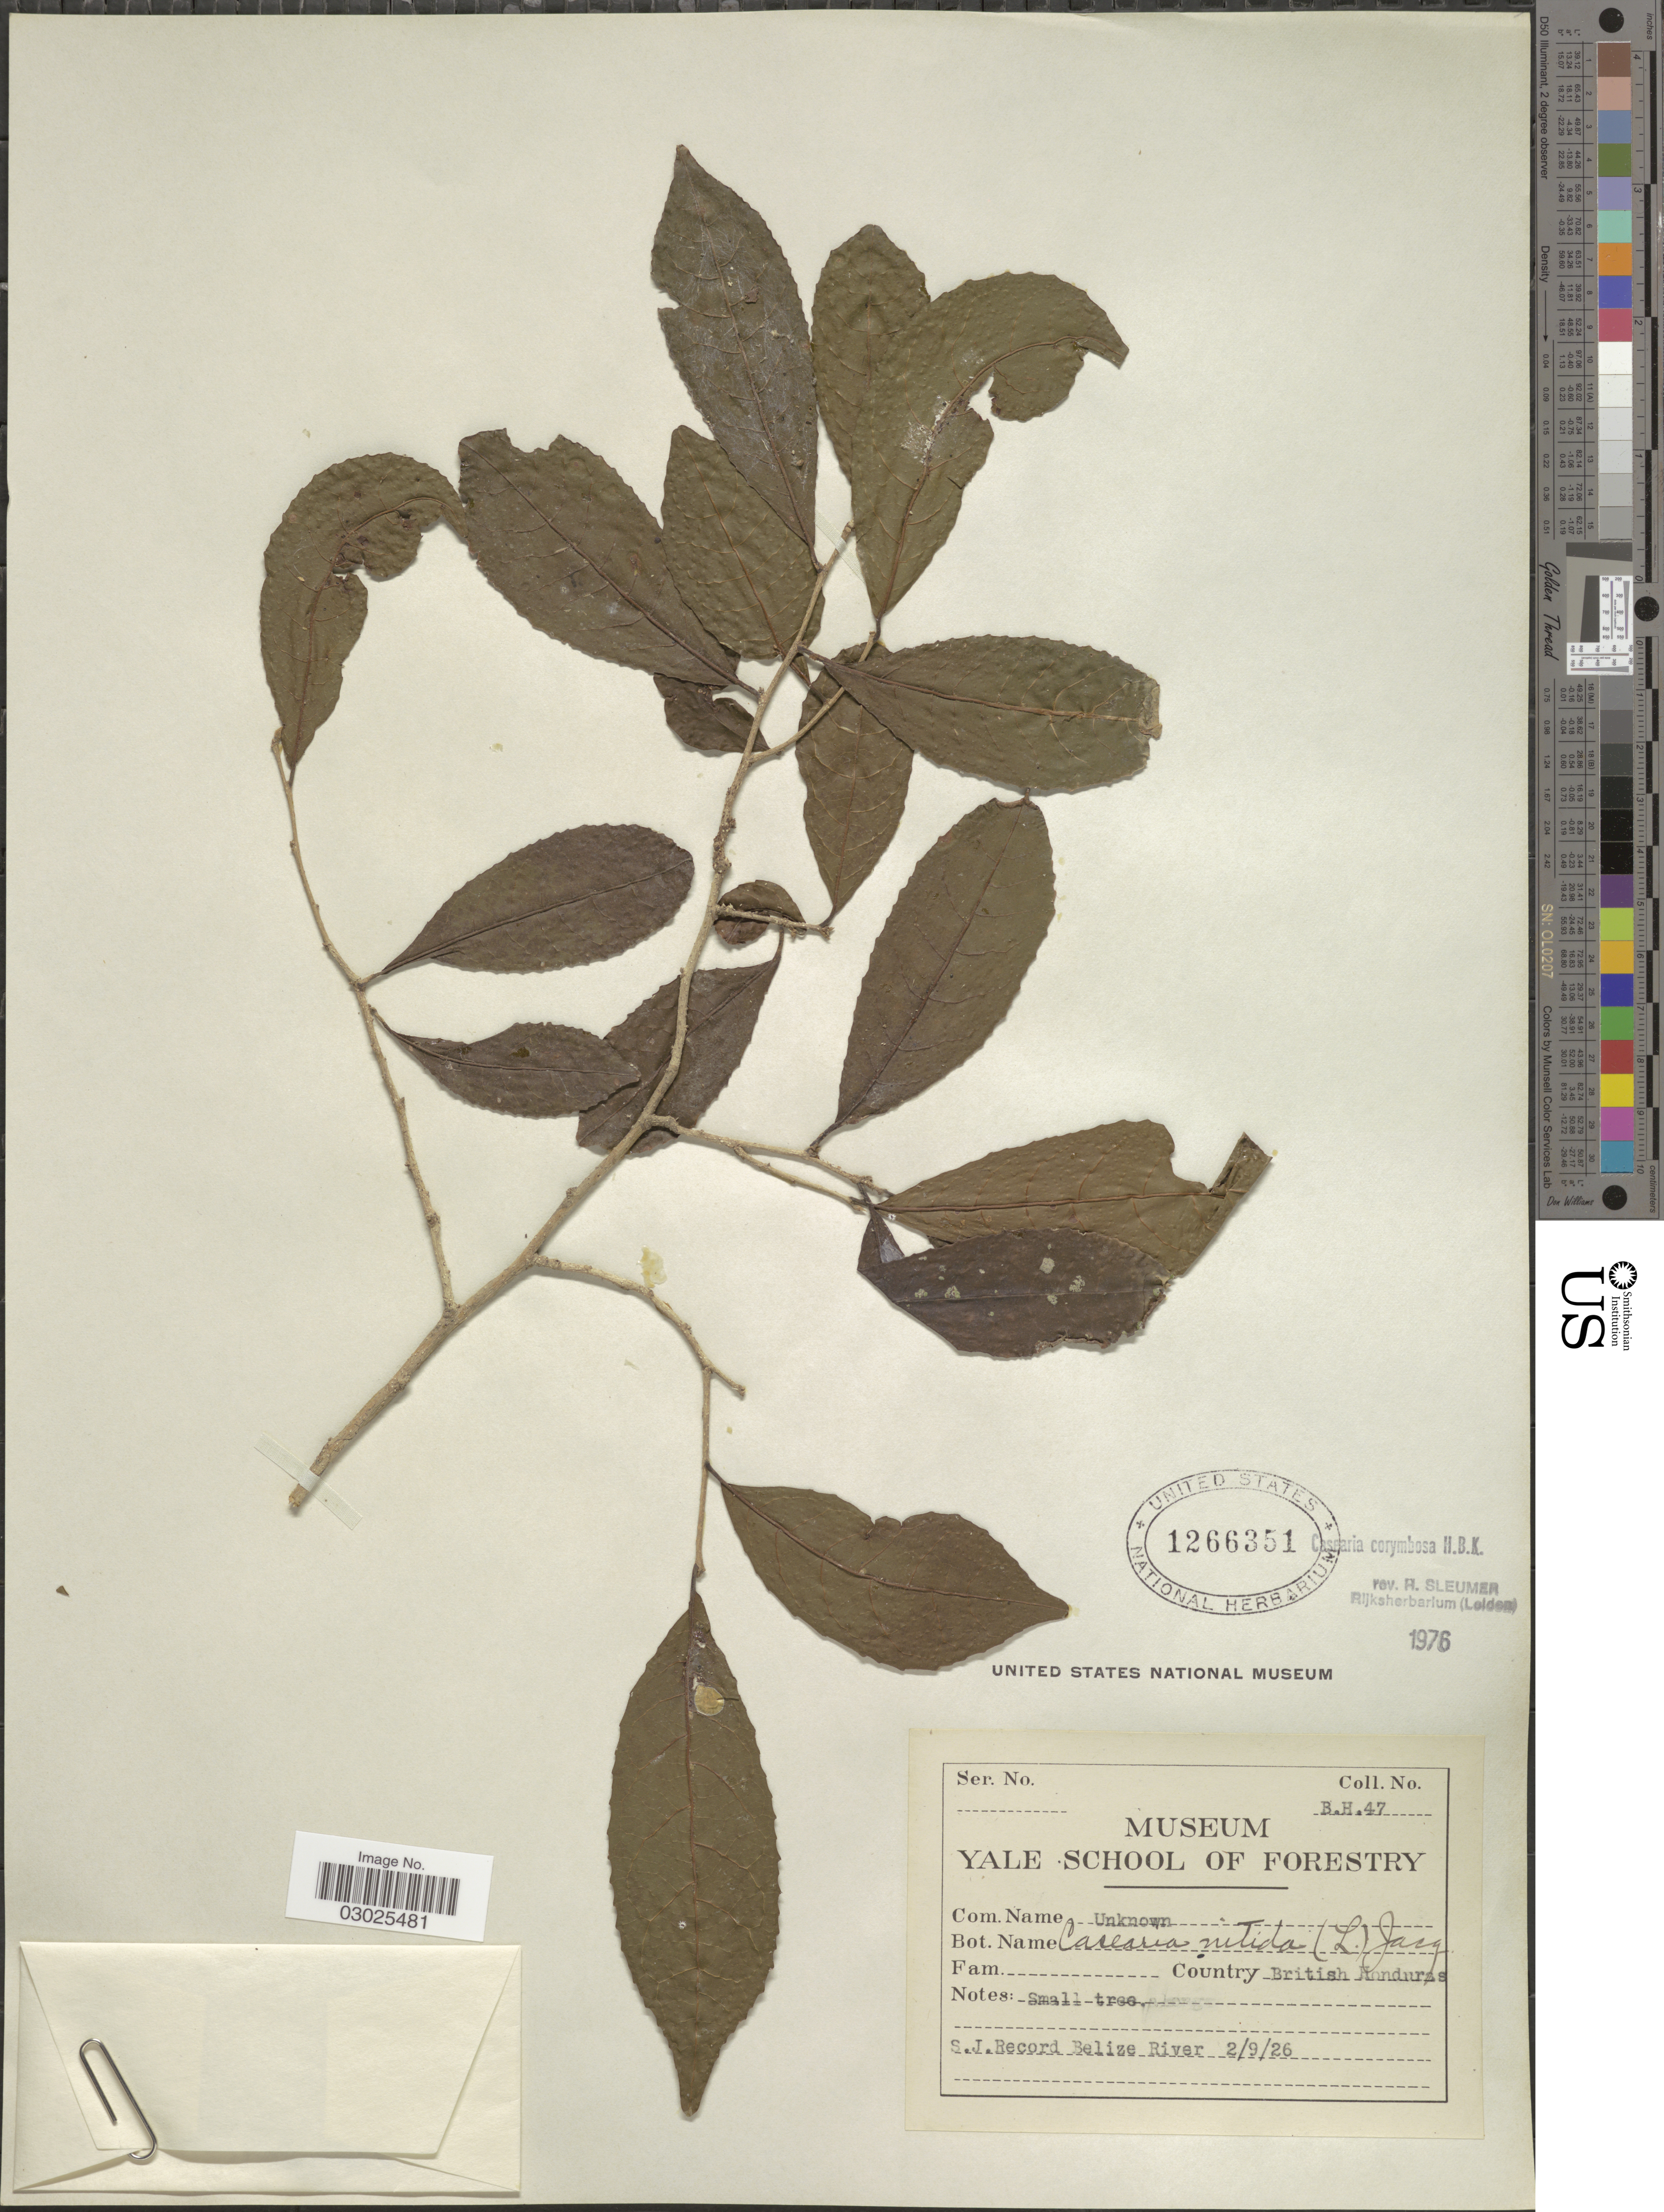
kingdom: Plantae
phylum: Tracheophyta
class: Magnoliopsida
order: Malpighiales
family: Salicaceae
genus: Casearia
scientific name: Casearia corymbosa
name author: Kunth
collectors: S. J. Record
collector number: B.H.47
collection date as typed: Transcribed d/m/y: 2/9/26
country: Belize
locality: Country British Honduras.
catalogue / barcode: US 1266351